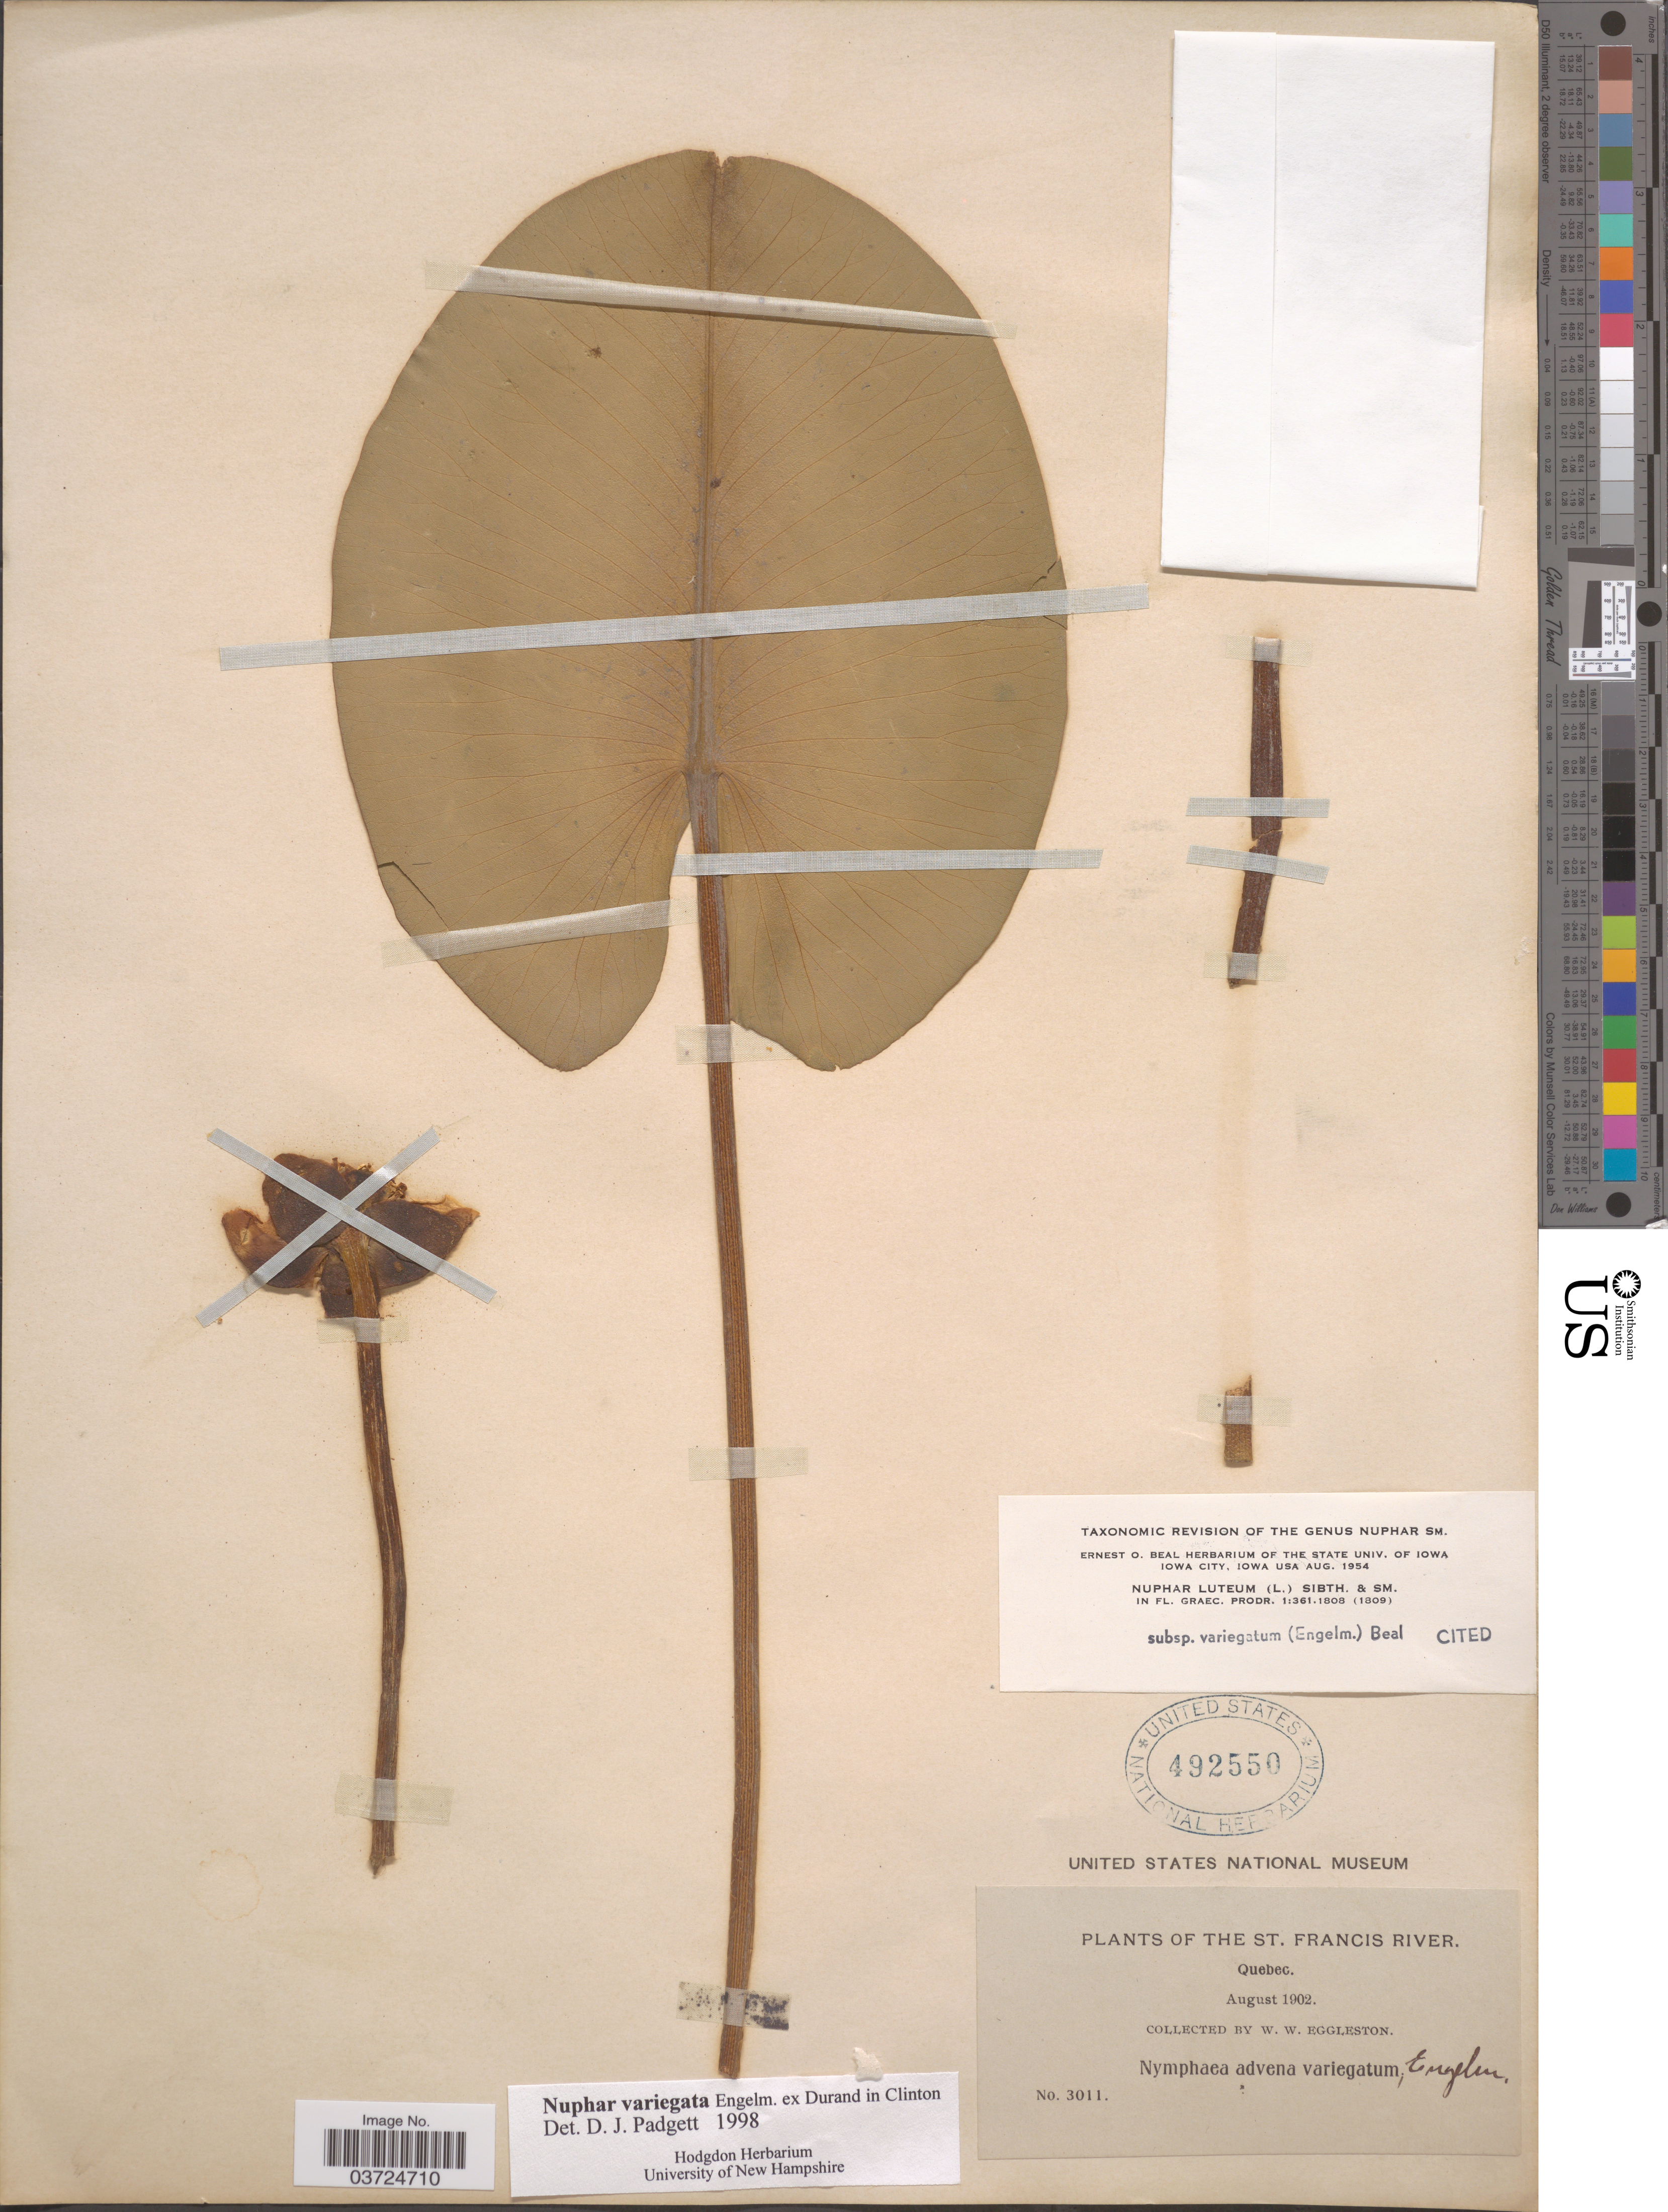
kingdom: Plantae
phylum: Tracheophyta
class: Magnoliopsida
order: Nymphaeales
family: Nymphaeaceae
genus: Nuphar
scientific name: Nuphar variegata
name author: Engelm. ex Durand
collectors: W. W. Eggleston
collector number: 3011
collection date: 1902-08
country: Canada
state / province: Quebec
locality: St. Francis River.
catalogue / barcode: US 492550